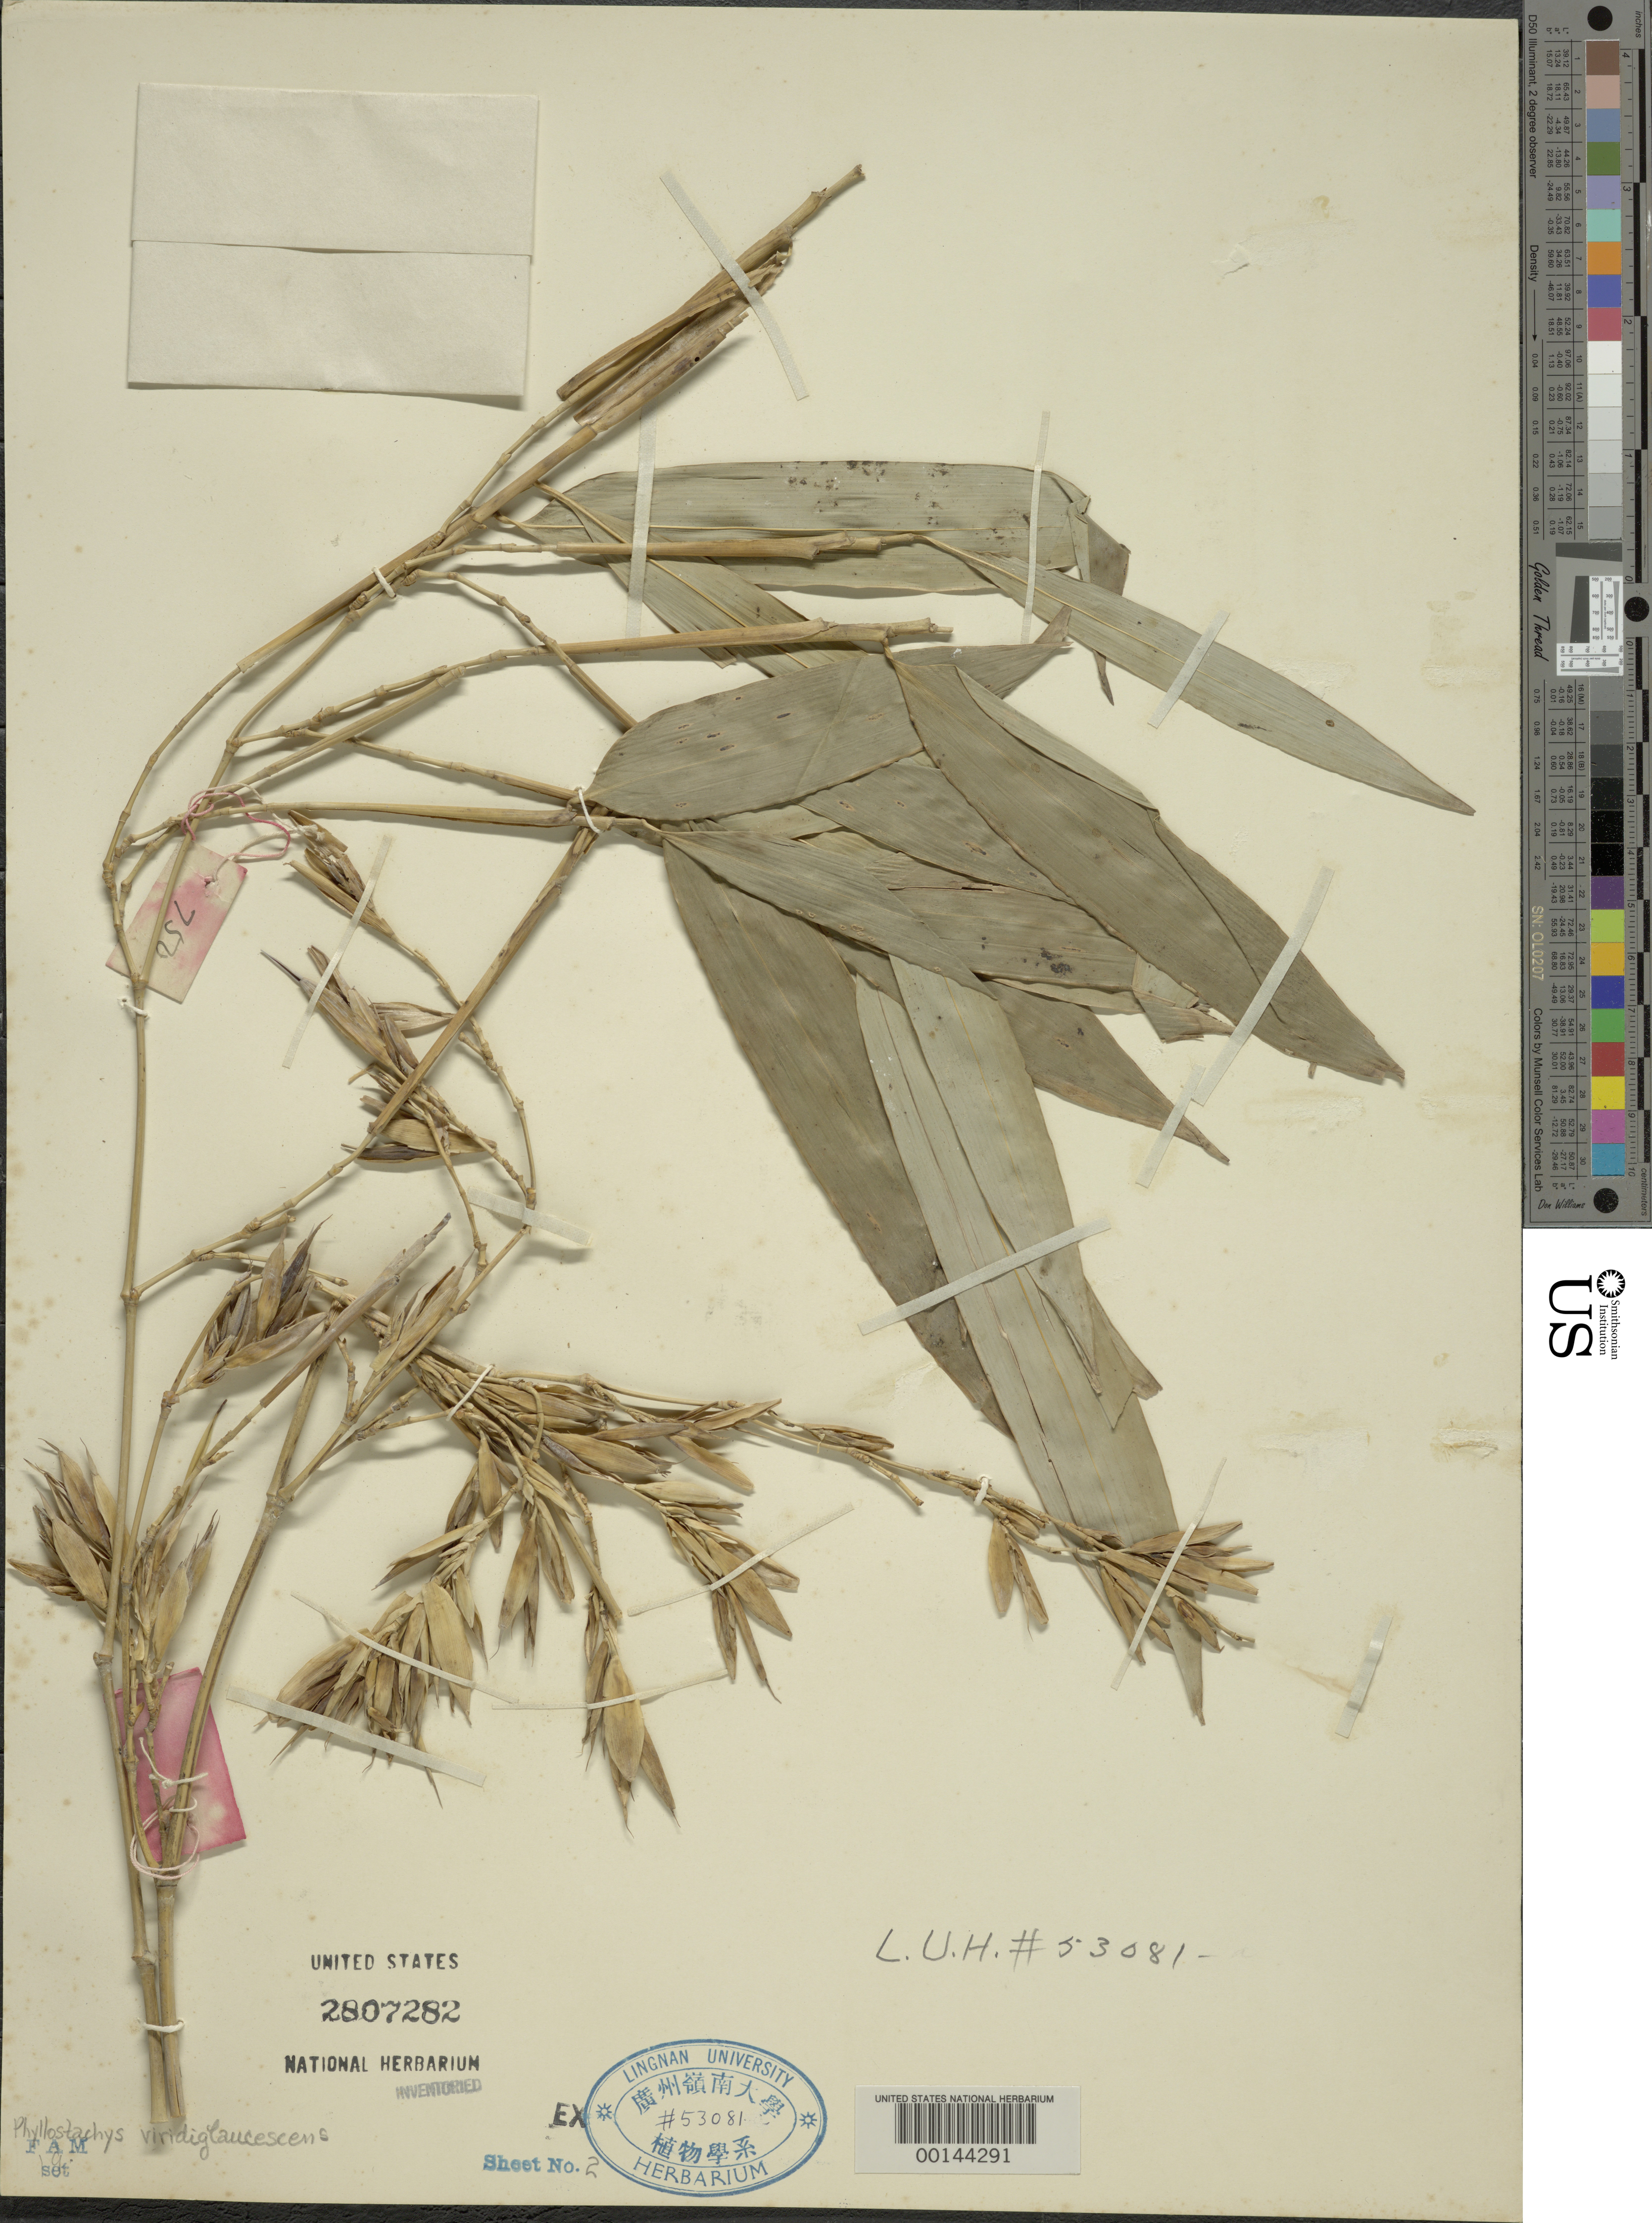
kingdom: Plantae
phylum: Tracheophyta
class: Liliopsida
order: Poales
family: Poaceae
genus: Phyllostachys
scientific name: Phyllostachys viridiglaucescens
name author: Rivière & C. Rivière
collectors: J. Rose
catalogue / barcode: US 2807282